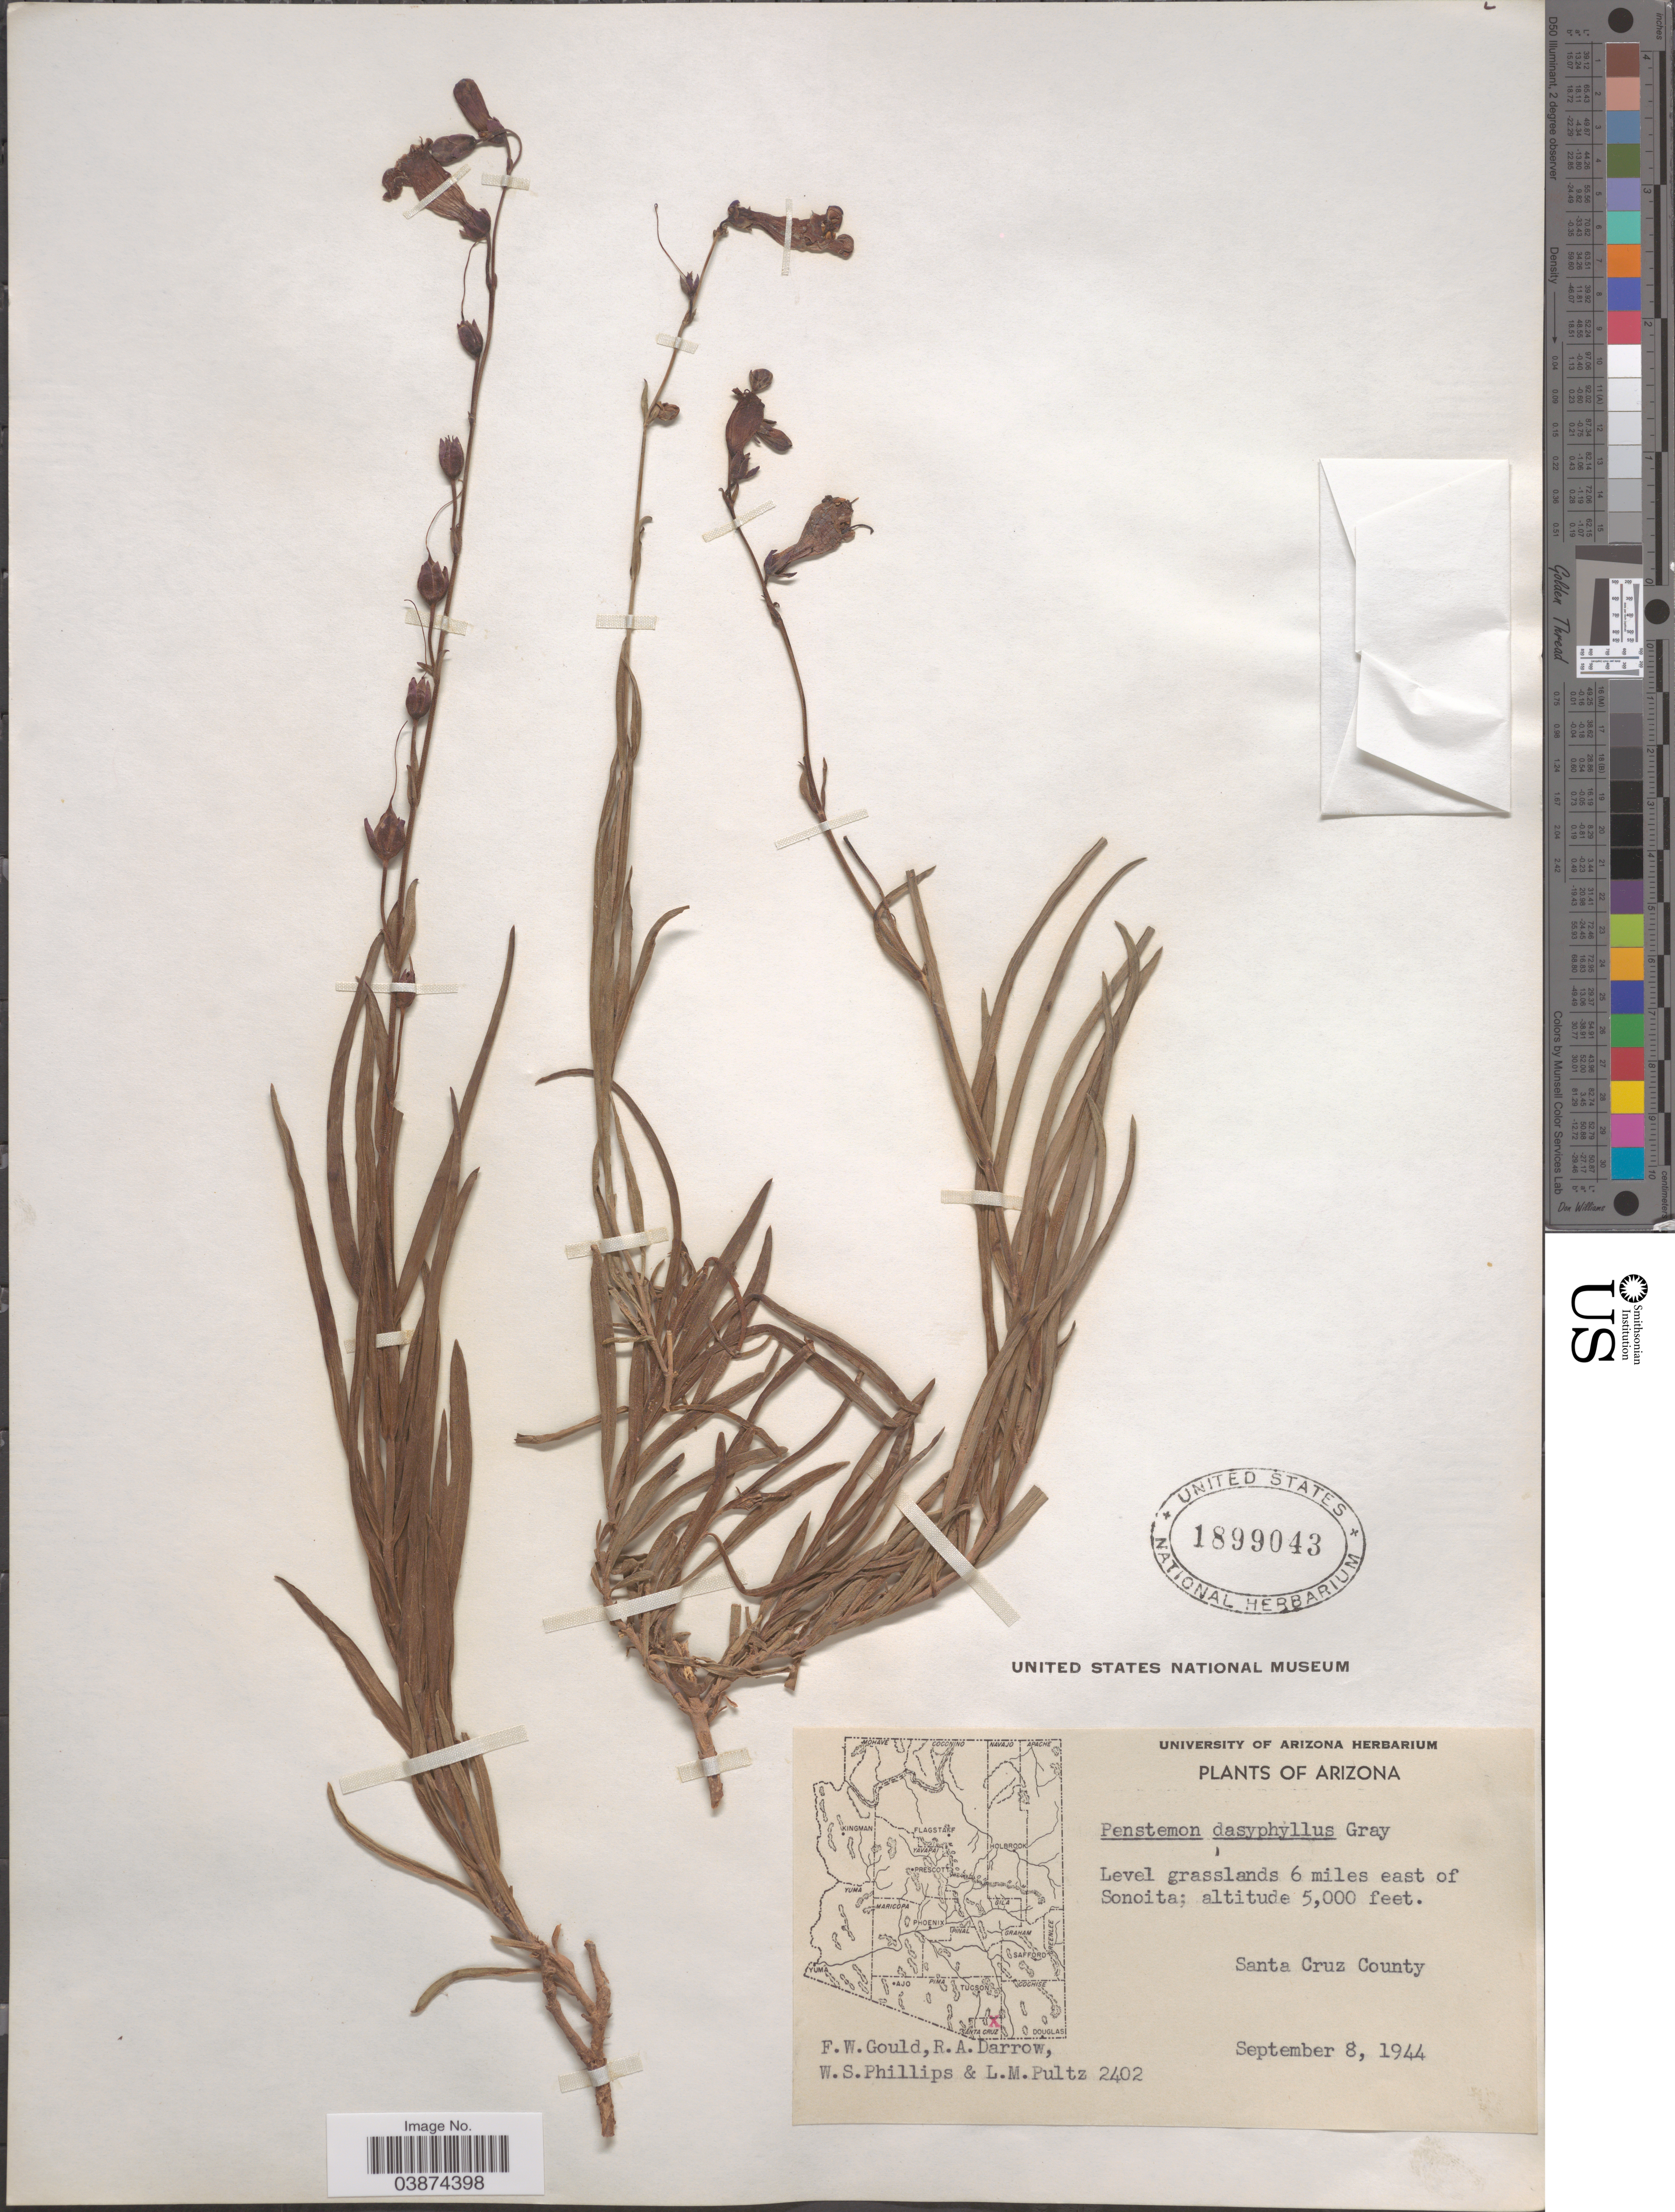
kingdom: Plantae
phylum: Tracheophyta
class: Magnoliopsida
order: Lamiales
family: Plantaginaceae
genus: Penstemon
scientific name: Penstemon dasyphyllus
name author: A. Gray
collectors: F. W. Gould, R. A. Darrow, W. S. Phillips & L. Pultz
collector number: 2402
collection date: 1944-09-08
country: United States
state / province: Arizona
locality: Level grasslands 6 miles east of Sonoita; Santa Cruz County.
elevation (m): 1524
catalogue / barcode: US 1899043